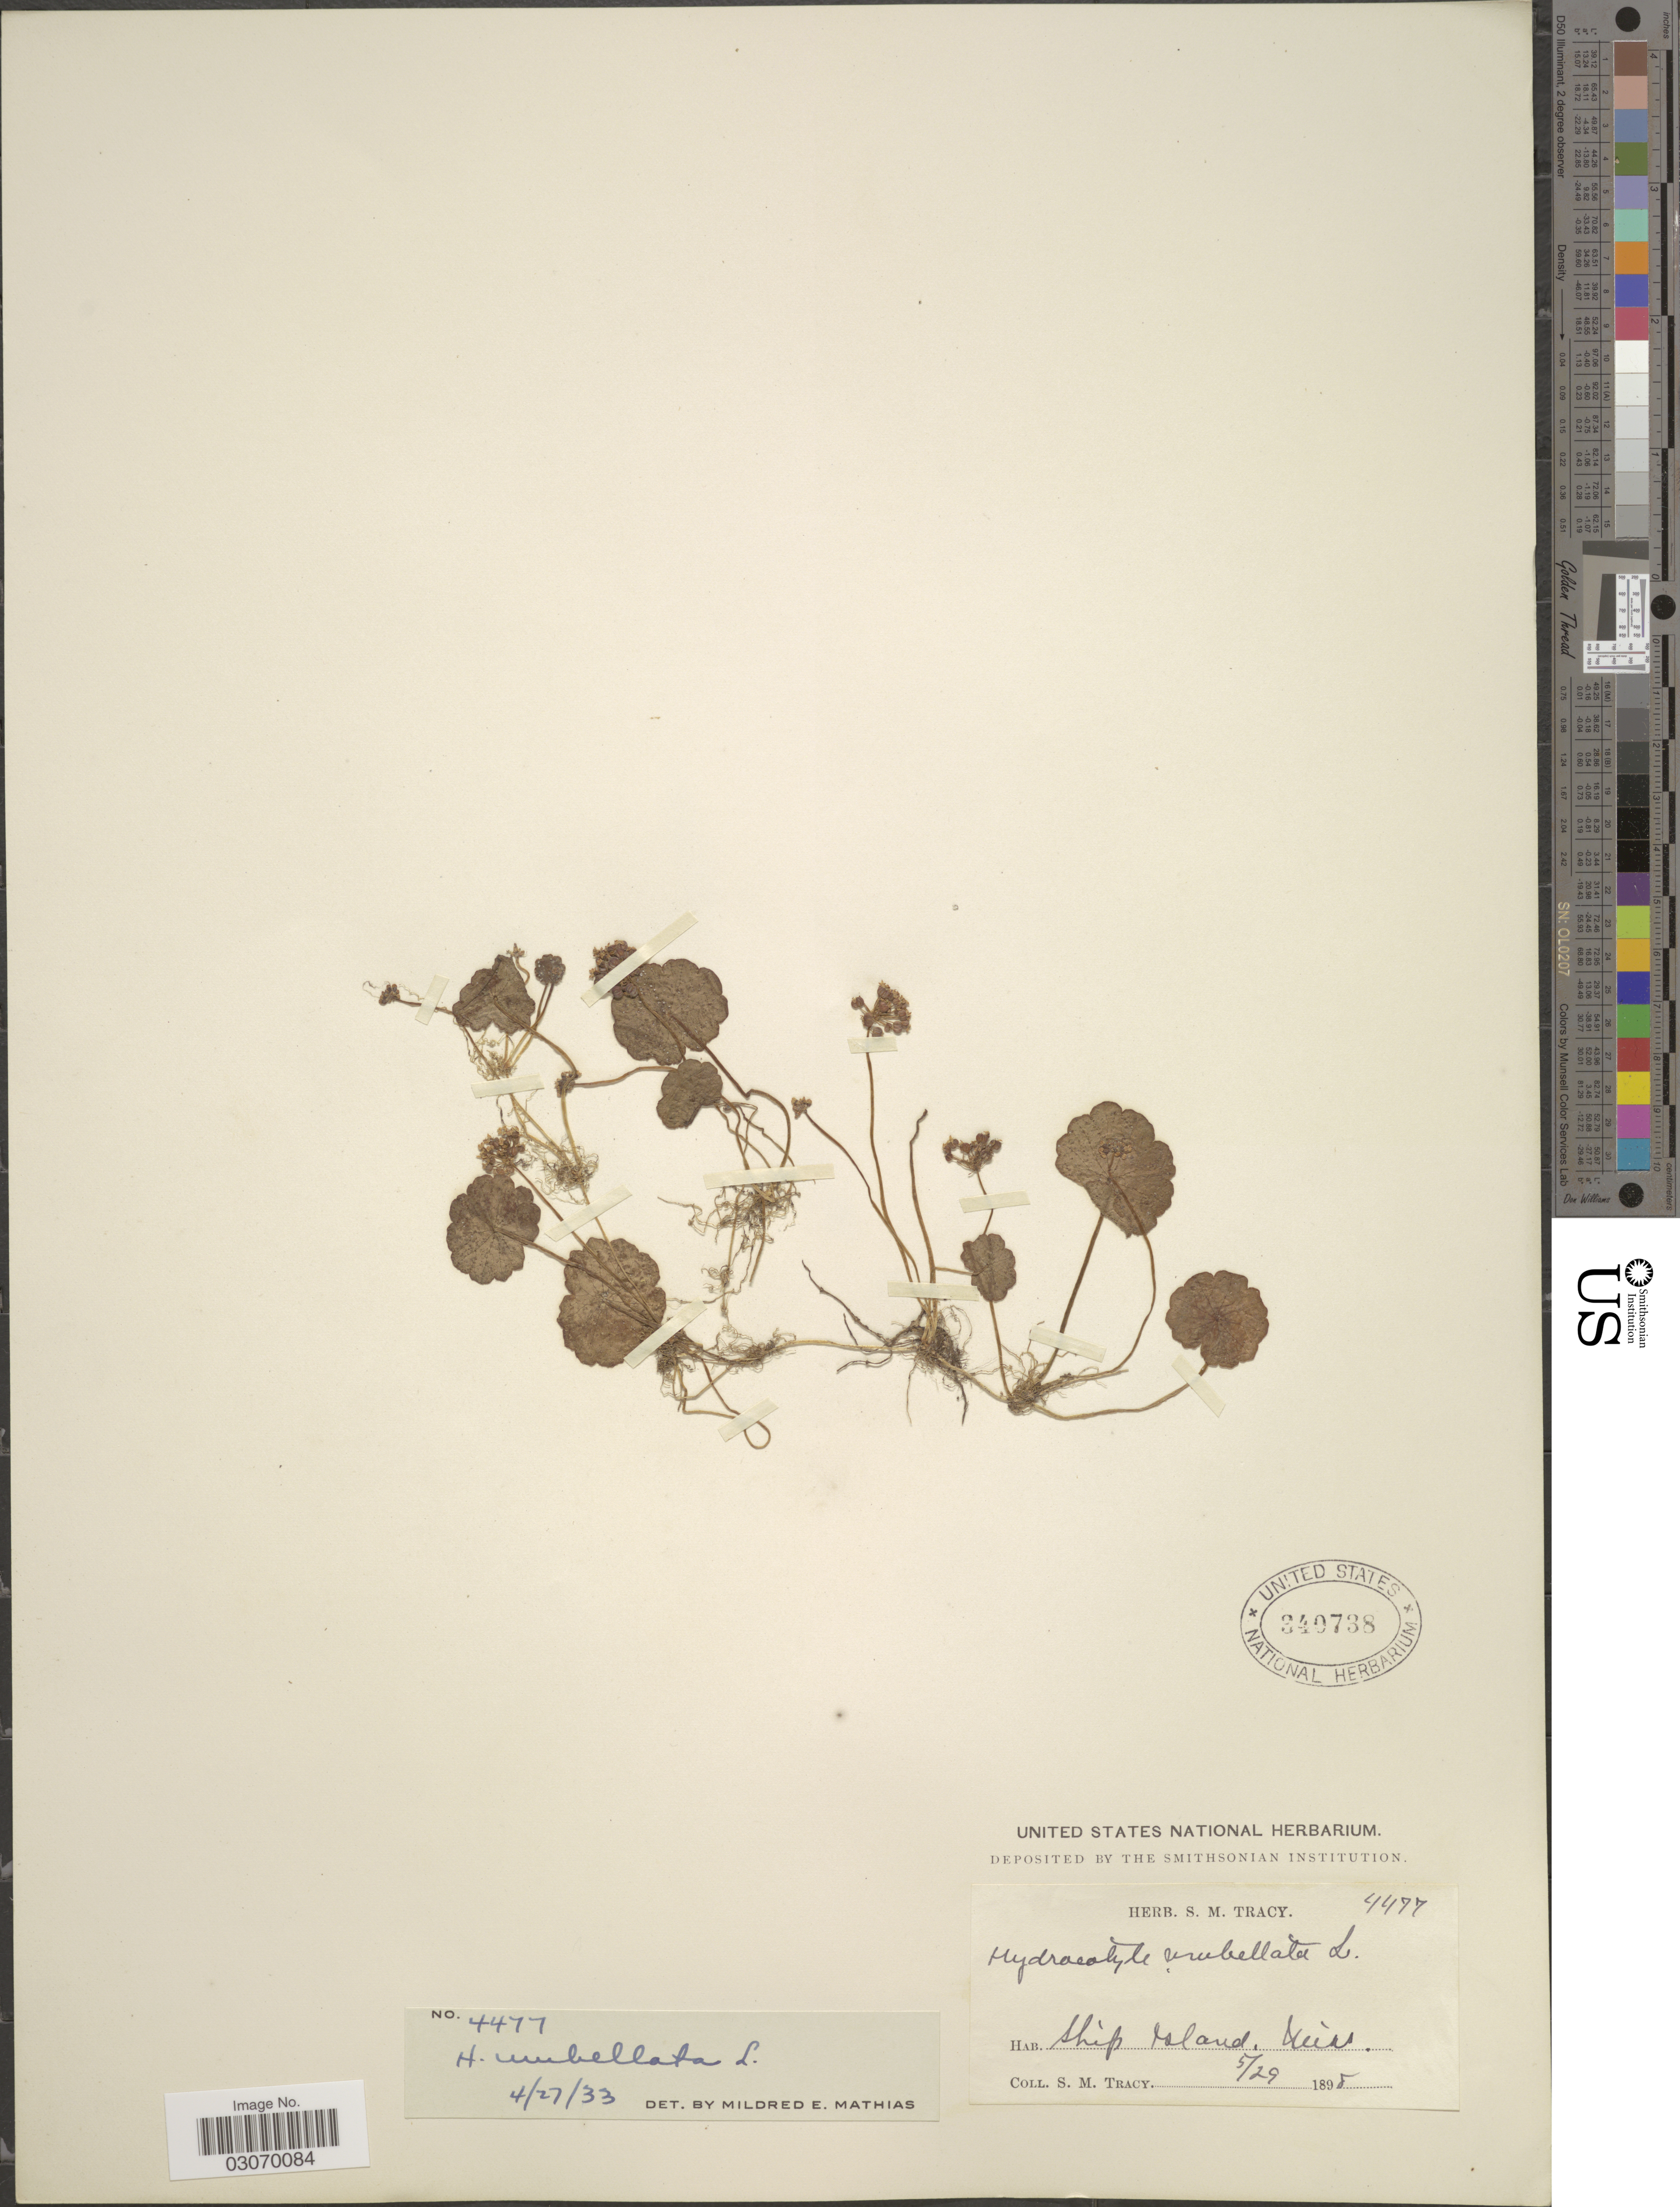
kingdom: Plantae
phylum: Tracheophyta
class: Magnoliopsida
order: Apiales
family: Araliaceae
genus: Hydrocotyle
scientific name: Hydrocotyle umbellata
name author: L.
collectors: S. M. Tracy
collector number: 4477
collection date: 1898-05-29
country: United States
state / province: Mississippi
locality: Ship Island.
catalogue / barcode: US 340738